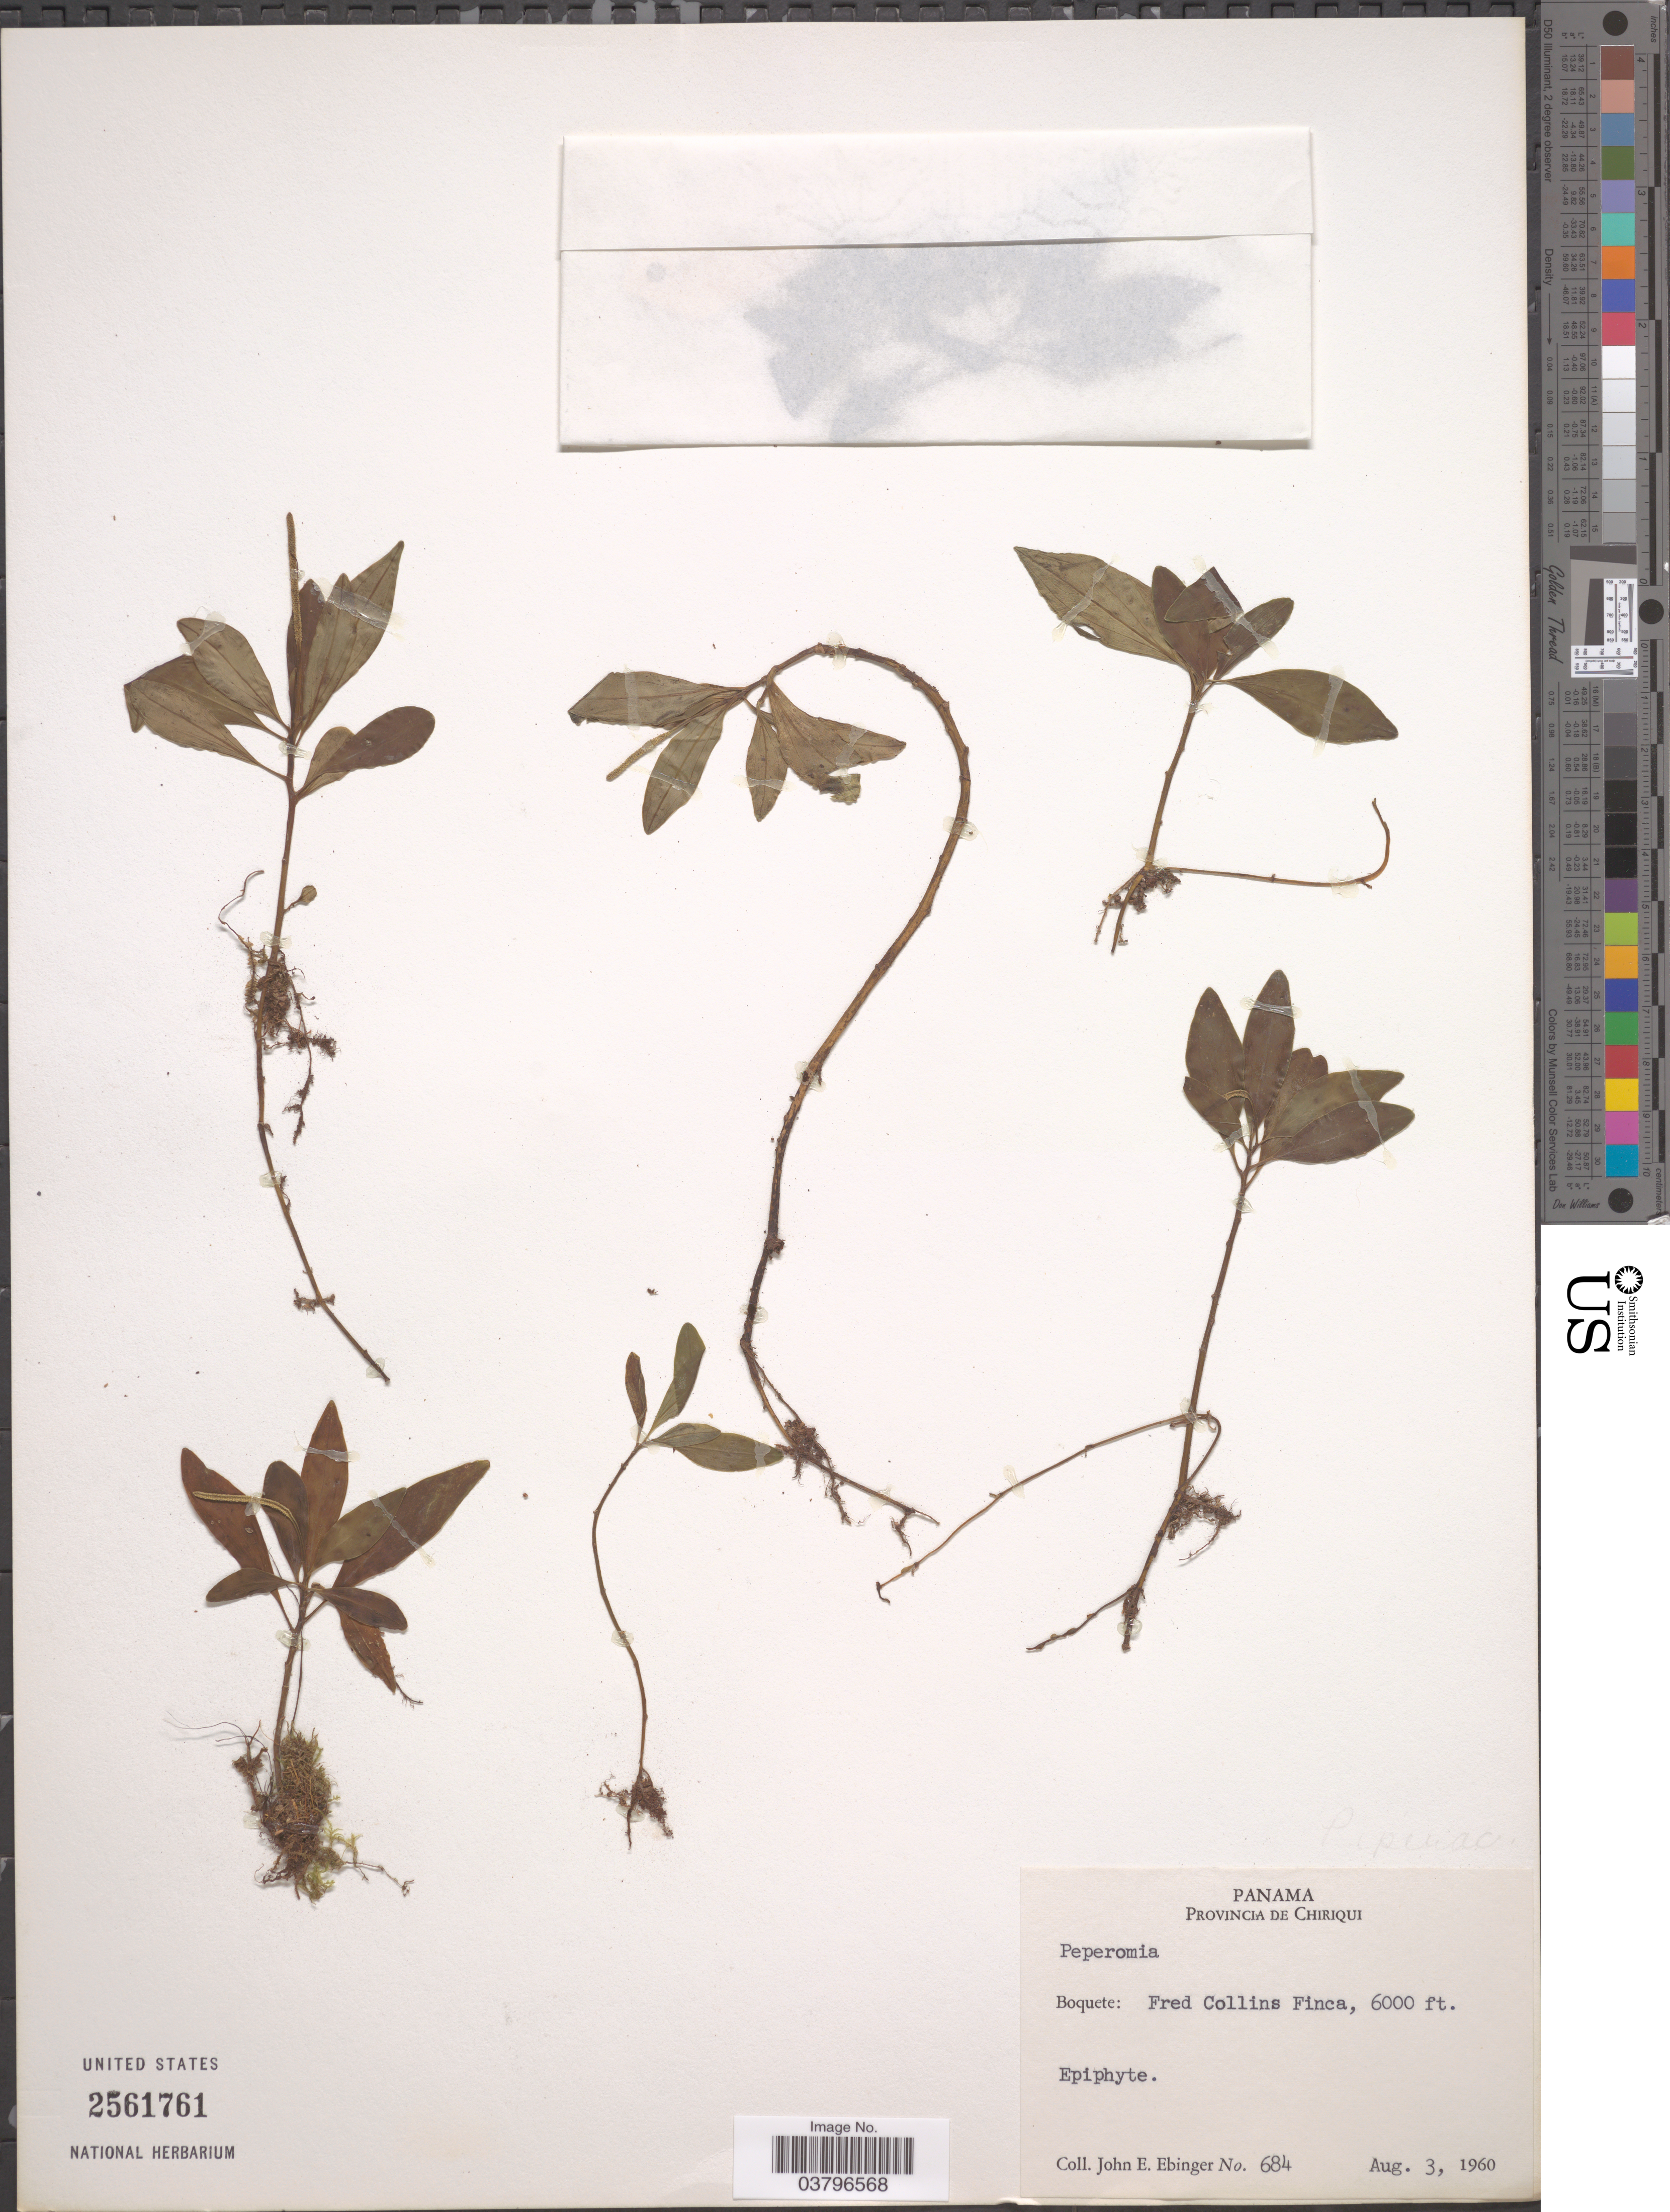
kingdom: Plantae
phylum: Tracheophyta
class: Magnoliopsida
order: Piperales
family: Piperaceae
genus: Peperomia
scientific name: Peperomia dendrophila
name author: Schltdl. & Cham.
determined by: Jiménez, José Estaban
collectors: J. Ebinger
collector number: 684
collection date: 1960-08-03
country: Panama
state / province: Chiriqui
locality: Boquete: Fred Collins Finca.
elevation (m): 1829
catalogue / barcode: US 2561761